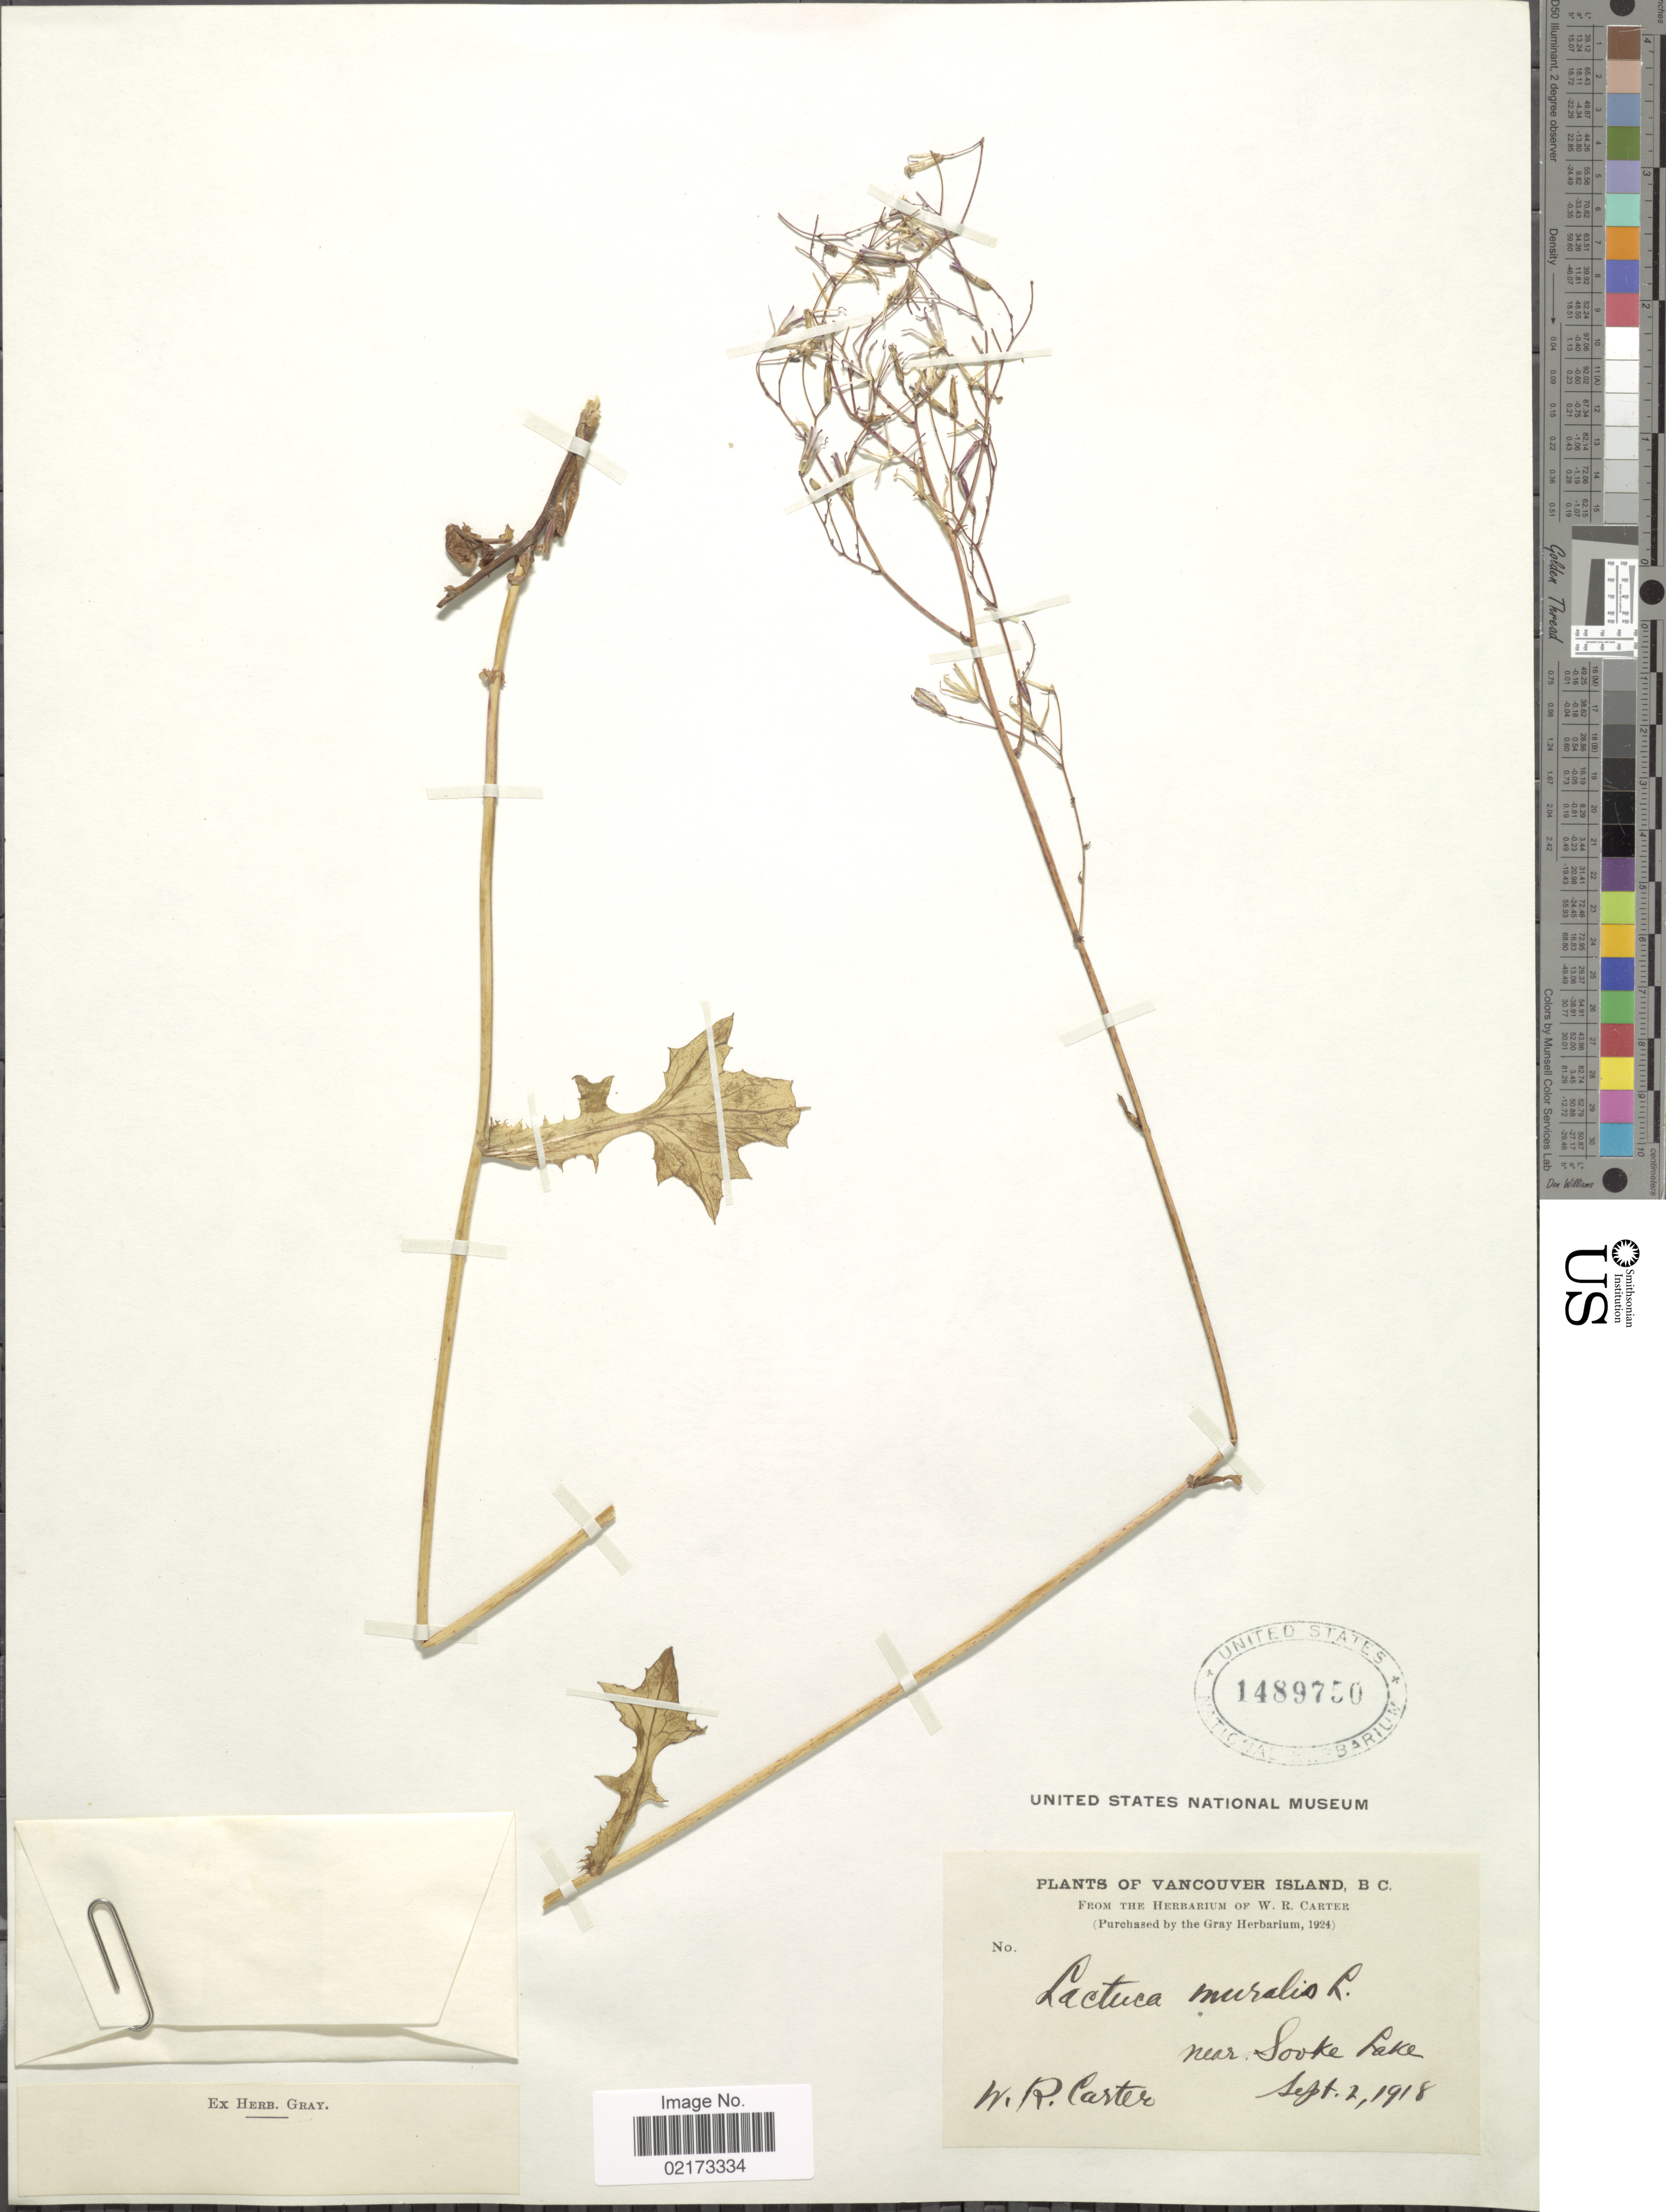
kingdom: Plantae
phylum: Tracheophyta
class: Magnoliopsida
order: Asterales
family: Asteraceae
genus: Lactuca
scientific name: Lactuca muralis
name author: (L.) Gaertn.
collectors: W. R. Carter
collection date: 1918-09-02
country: Canada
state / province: British Columbia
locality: Vancouver Island, B. C., near Sooke Lake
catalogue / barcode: US 1489750